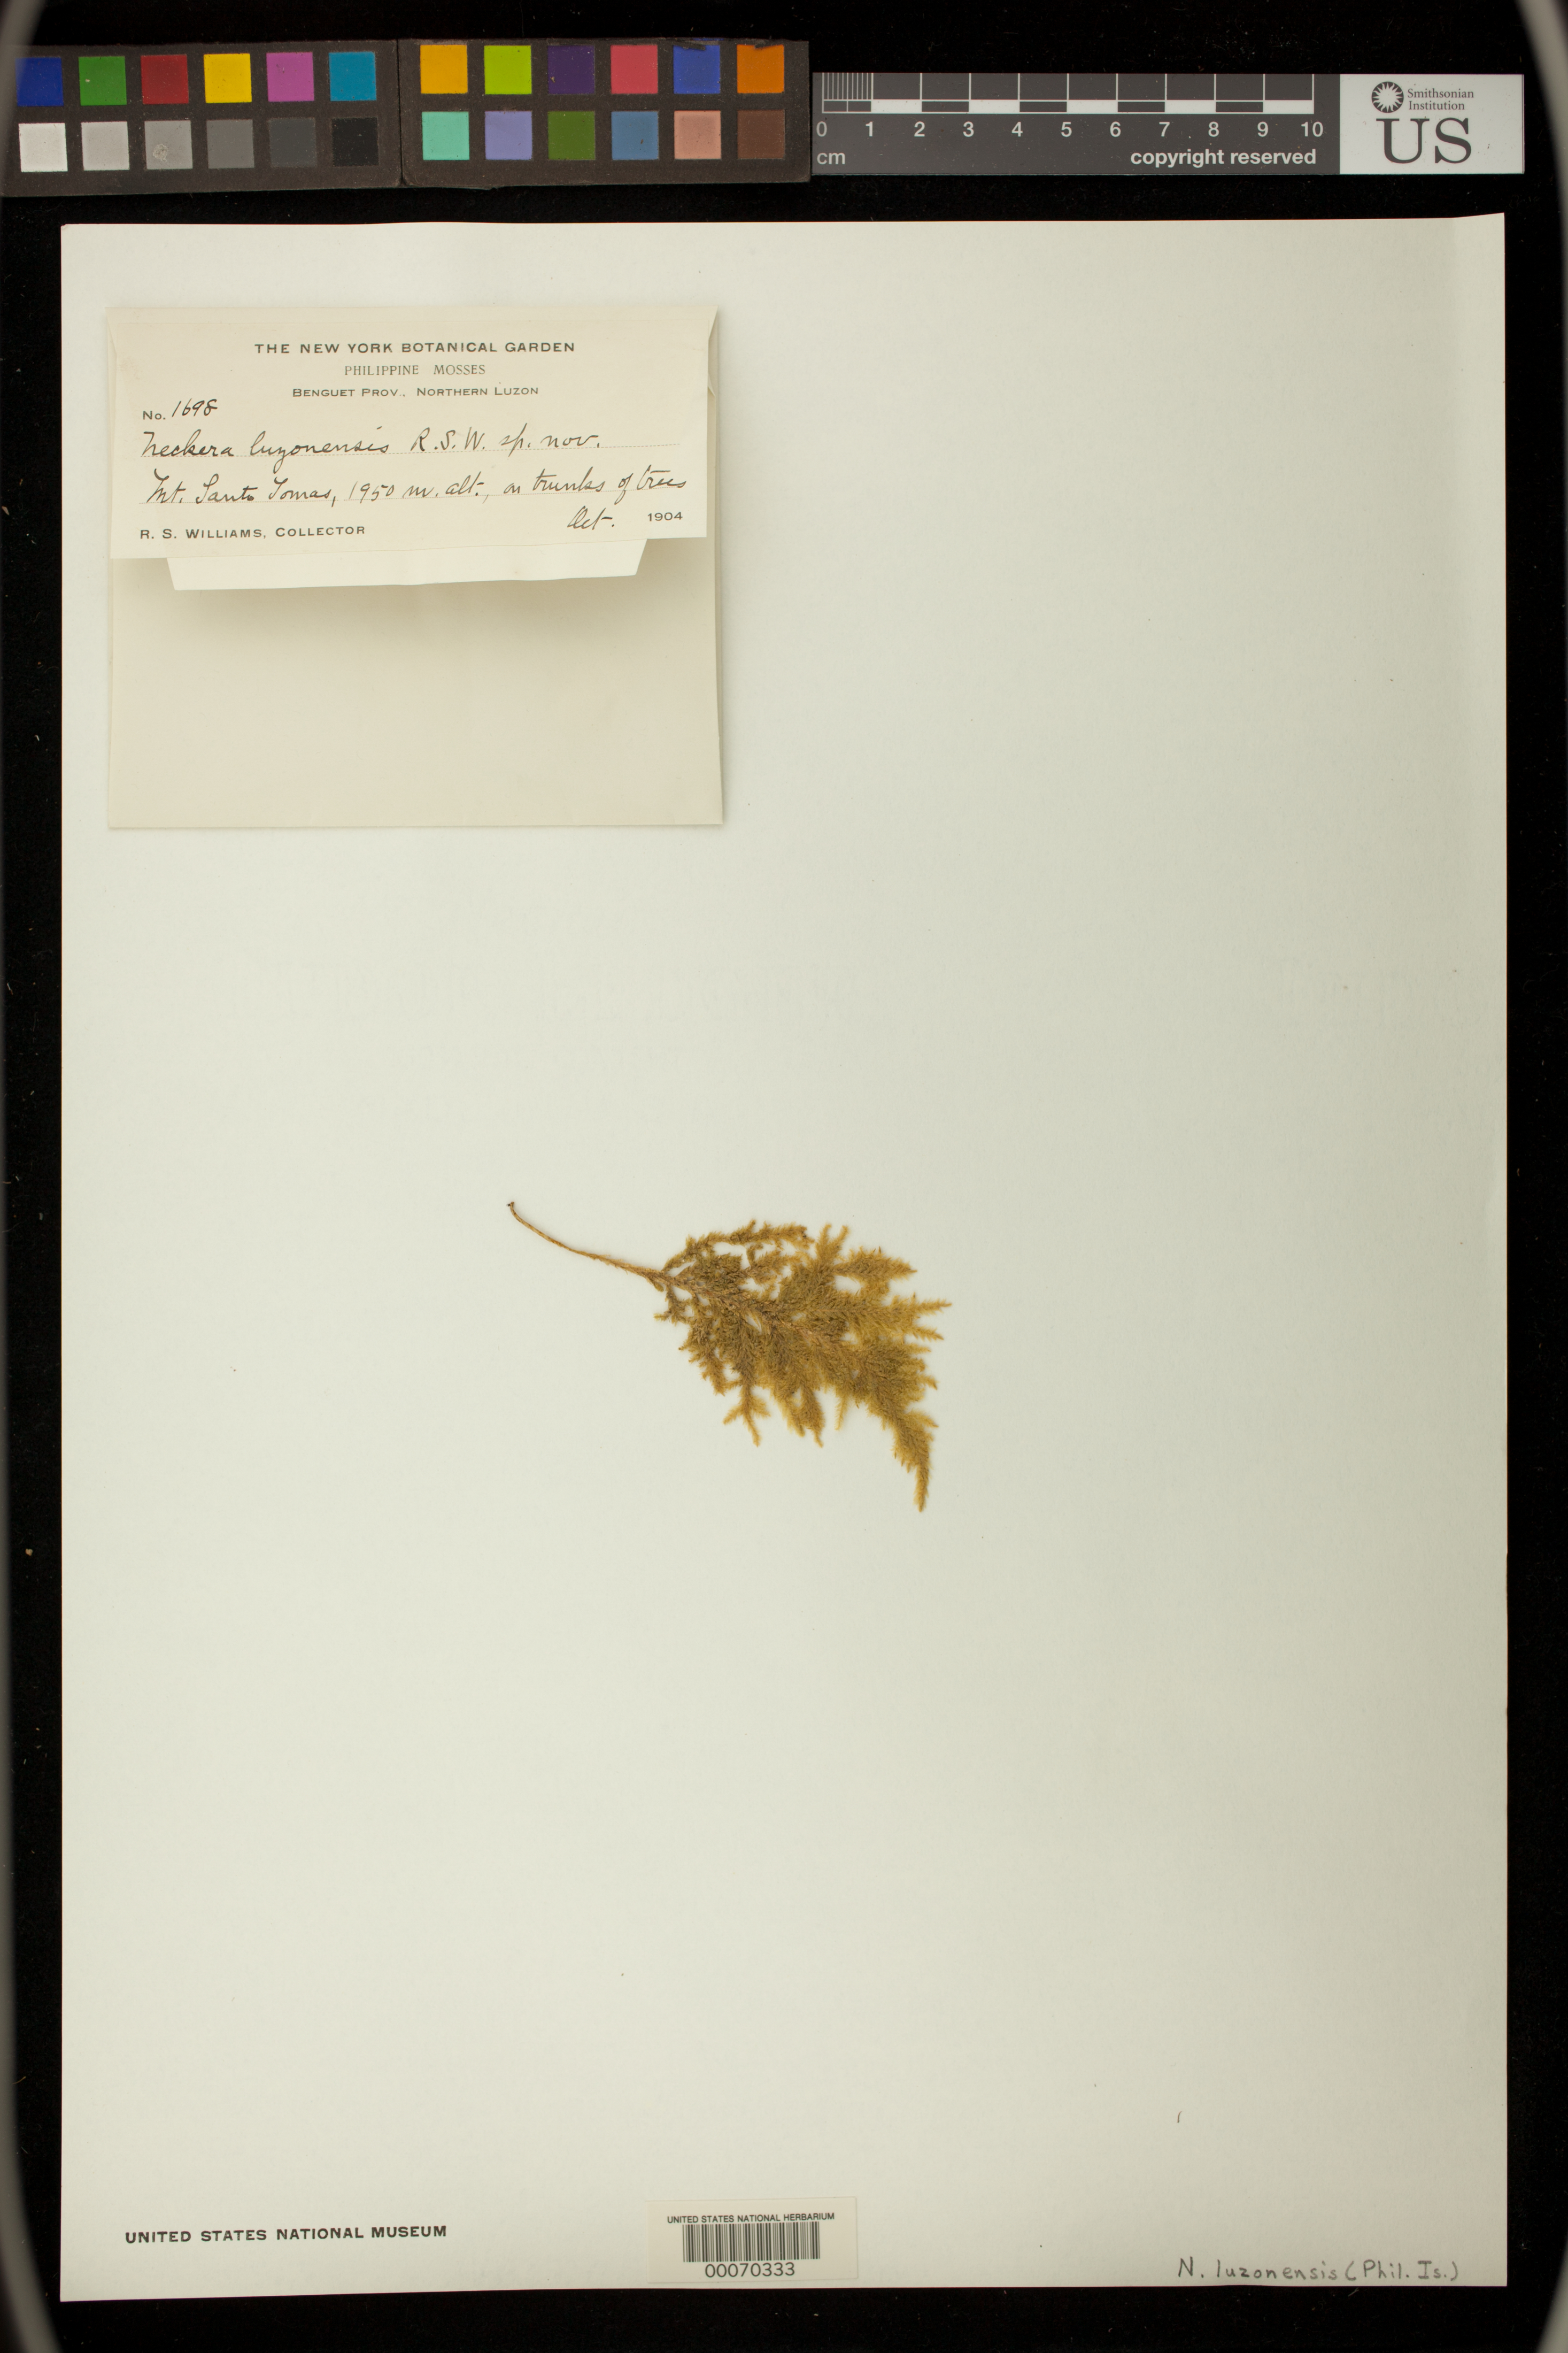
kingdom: Plantae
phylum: Bryophyta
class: Bryopsida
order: Hypnales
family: Neckeraceae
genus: Neckera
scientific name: Neckera luzonensis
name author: R.S. Williams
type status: Isotype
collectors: R. Wiliams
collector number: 1698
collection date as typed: Oct 1904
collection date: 1904-10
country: Philippines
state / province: Cordillera (Administrative Region)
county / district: Benguet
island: Luzon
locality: Mt. Santo Tomas.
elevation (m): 1950